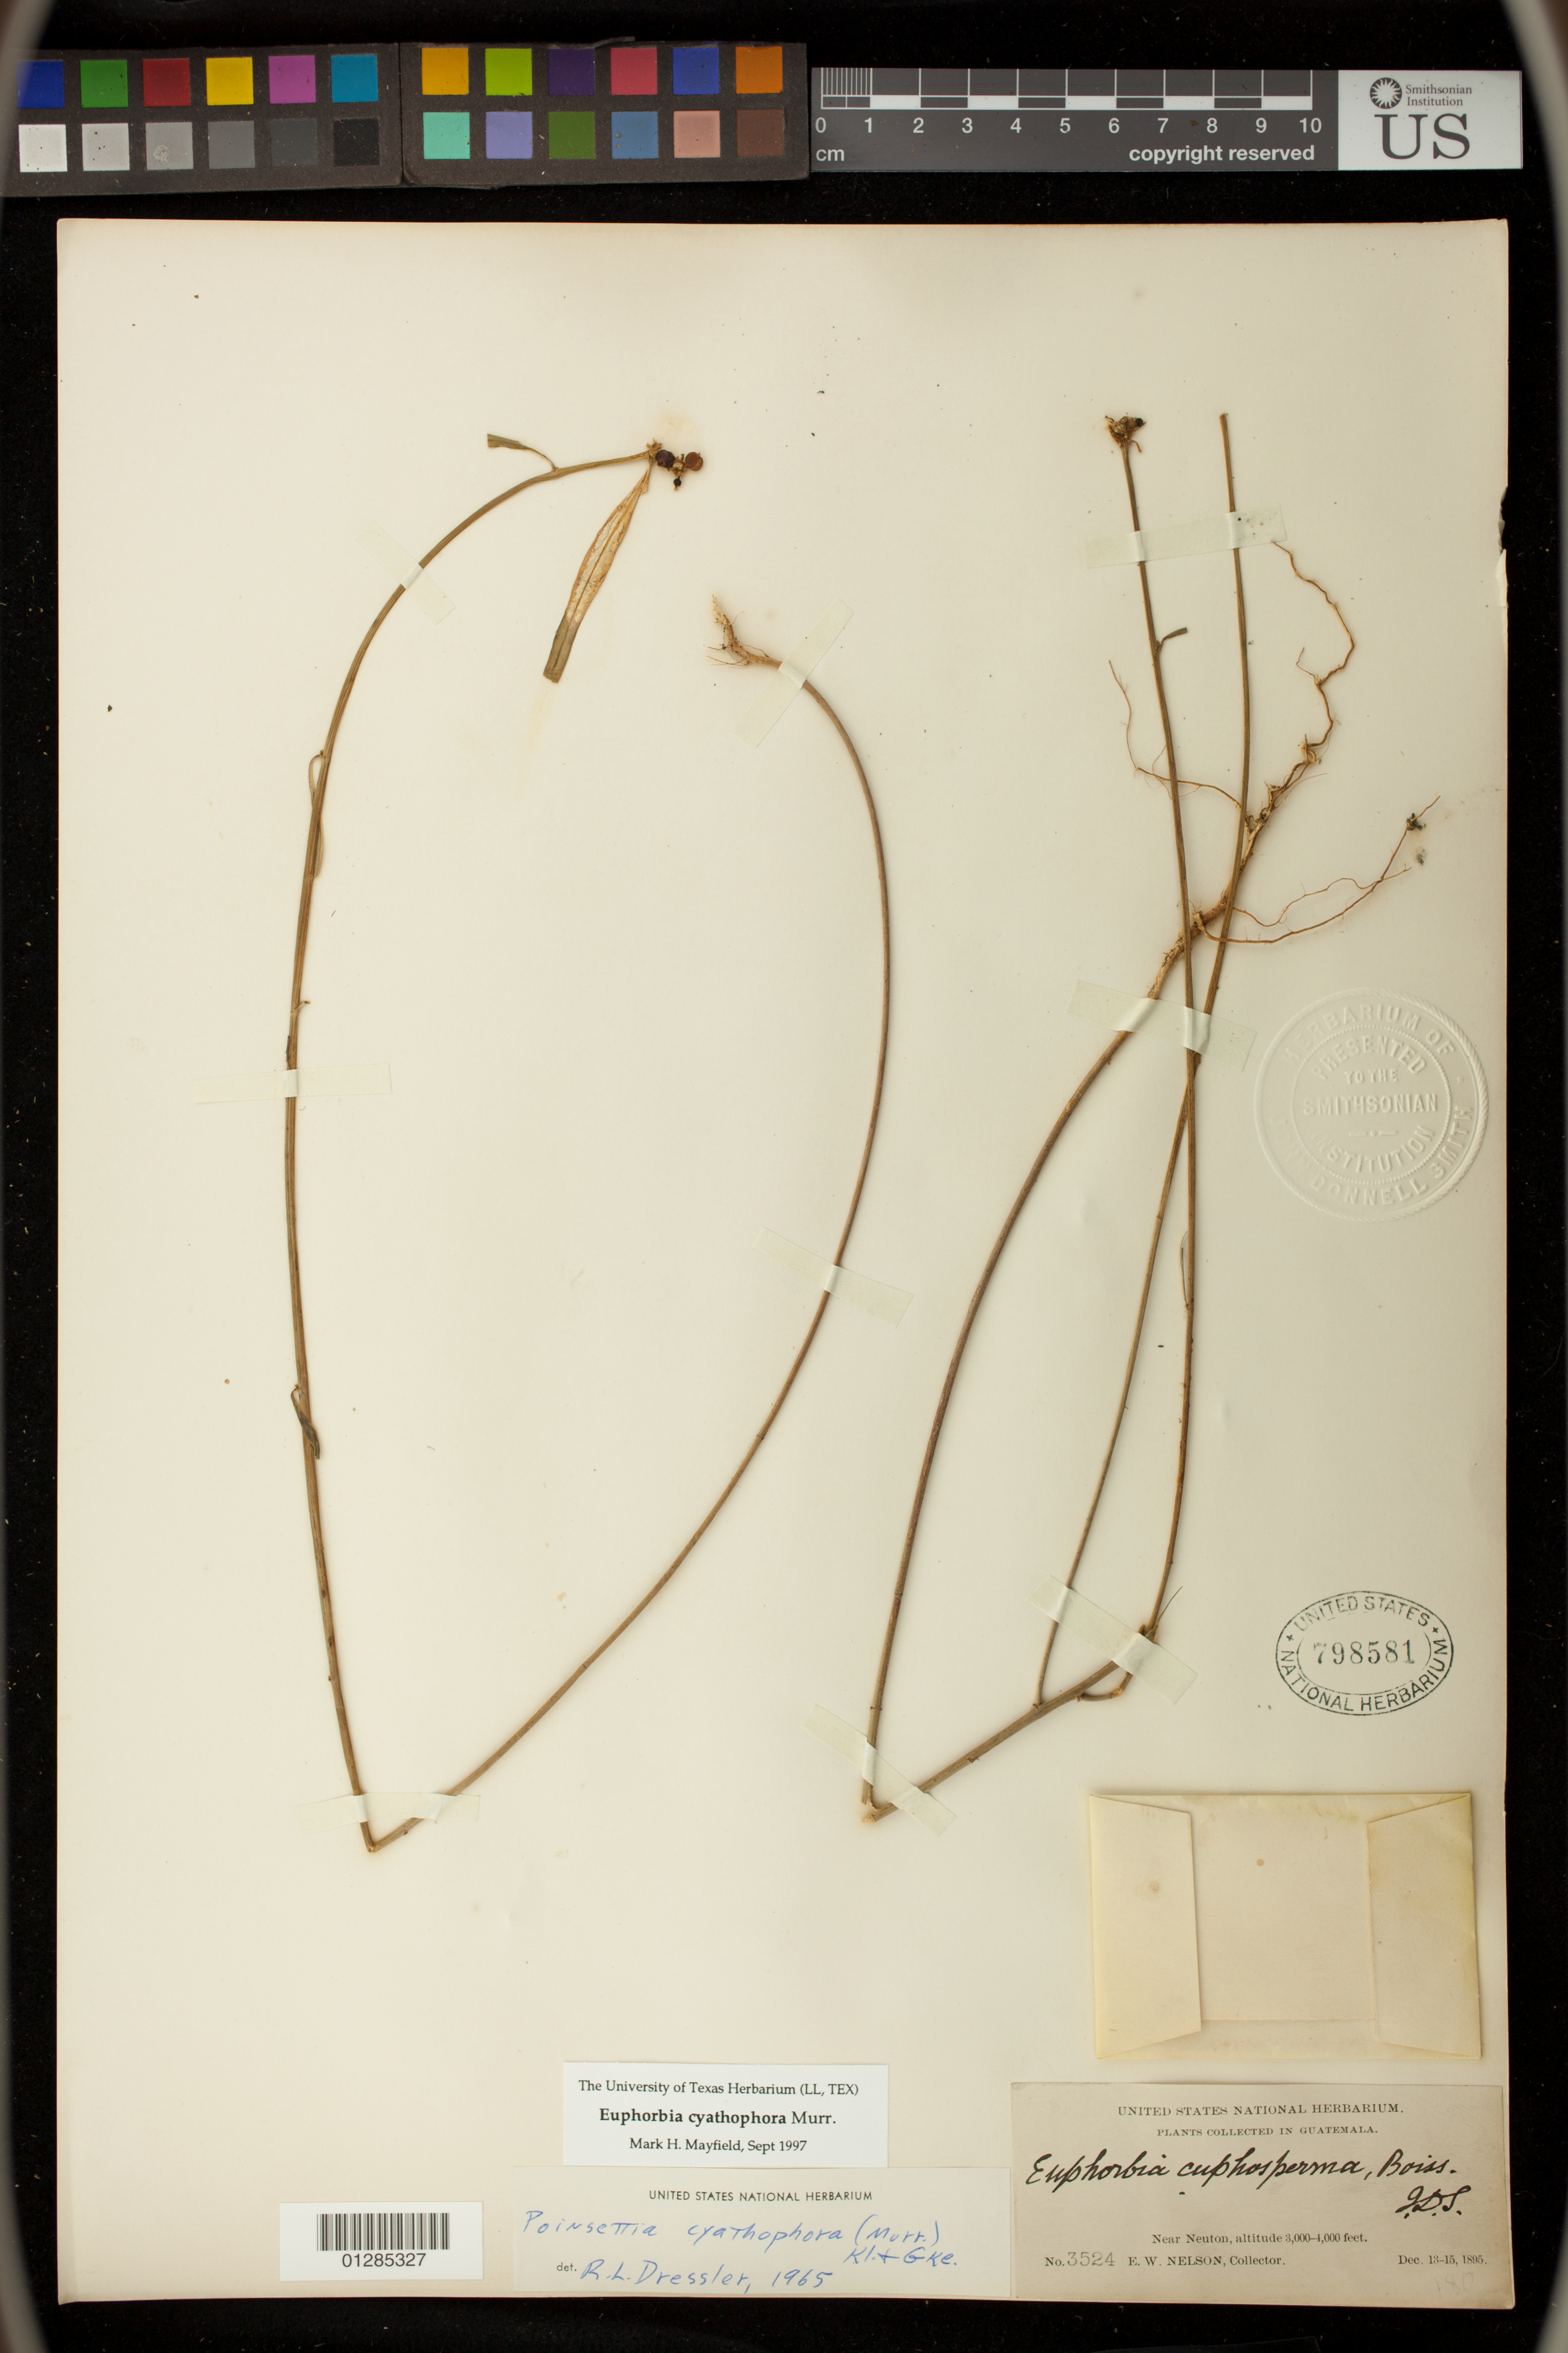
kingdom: Plantae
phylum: Tracheophyta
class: Magnoliopsida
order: Malpighiales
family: Euphorbiaceae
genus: Euphorbia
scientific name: Euphorbia heterophylla var. cyathophora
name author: (Murr.) Griseb.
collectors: E. W. Nelson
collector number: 3524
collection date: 1895-12-13/1895-12-15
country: Guatemala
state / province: Huehuetenango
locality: Near Nenton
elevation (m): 914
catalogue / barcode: US 798581